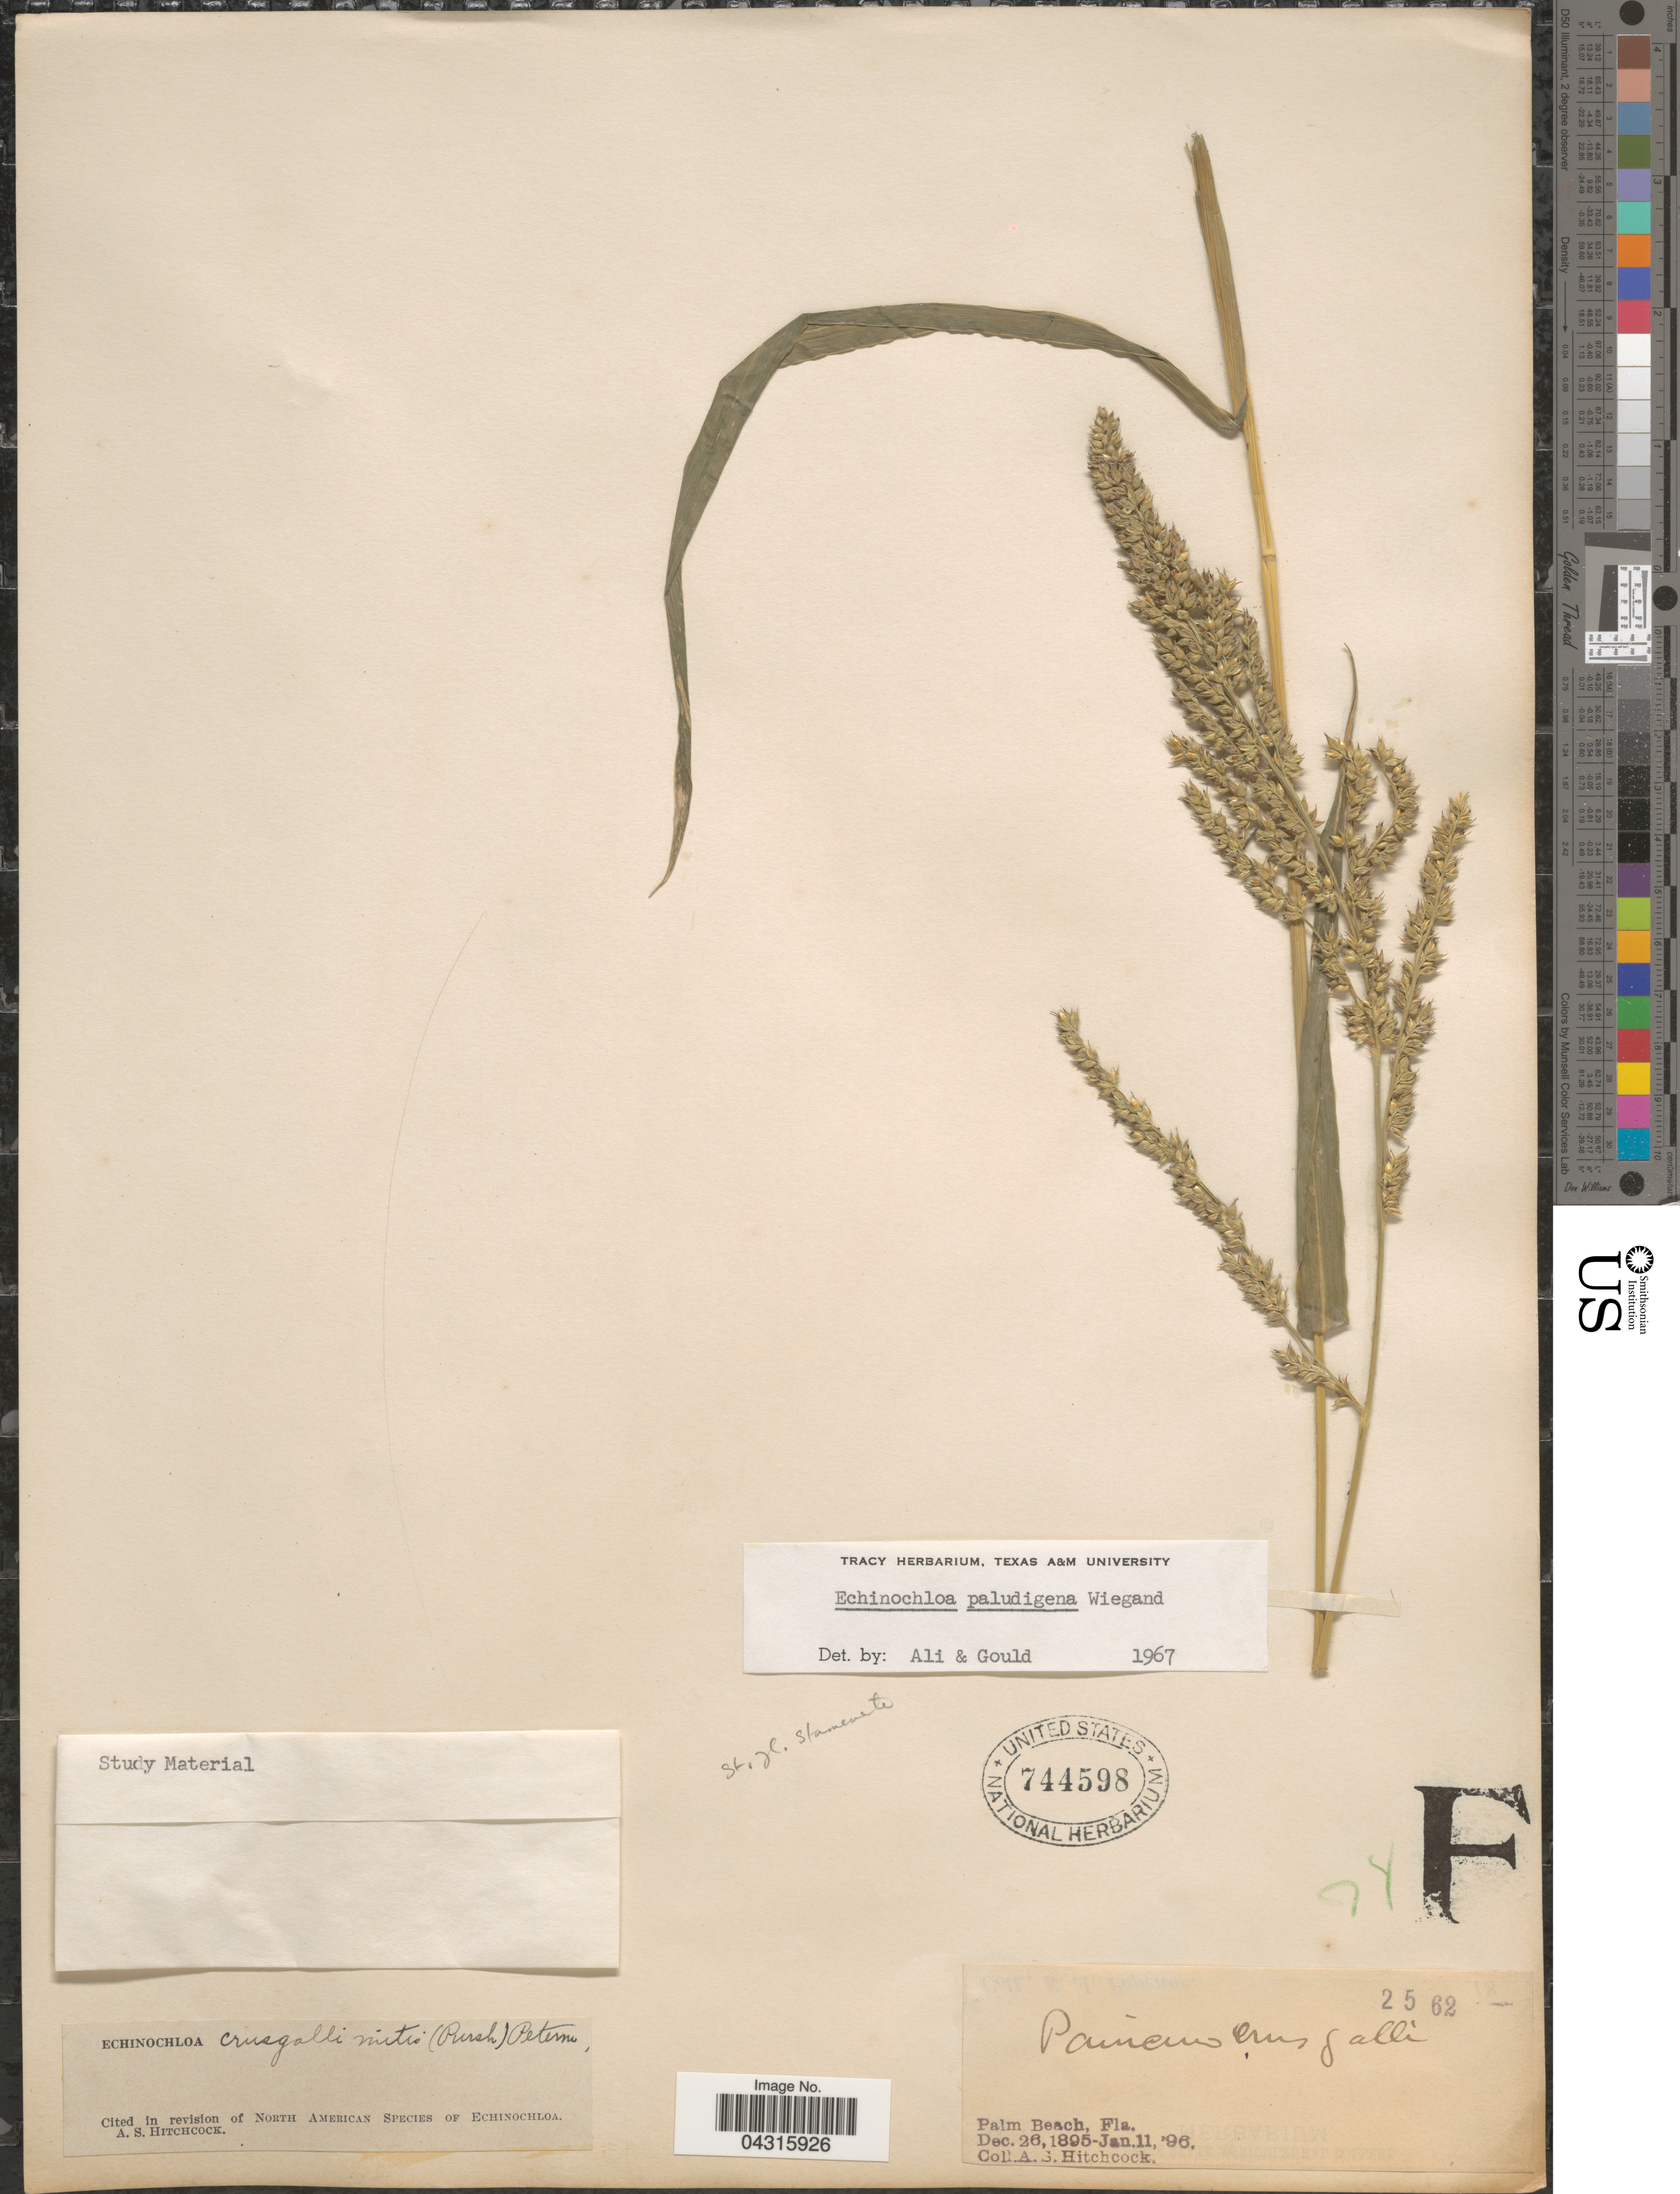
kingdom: Plantae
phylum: Tracheophyta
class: Liliopsida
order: Poales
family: Poaceae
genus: Echinochloa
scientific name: Echinochloa paludigena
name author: Wiegand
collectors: A. S. Hitchcock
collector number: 2562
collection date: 1895-12-26/1896-01-11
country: United States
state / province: Florida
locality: Palm Beach.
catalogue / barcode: US 744598